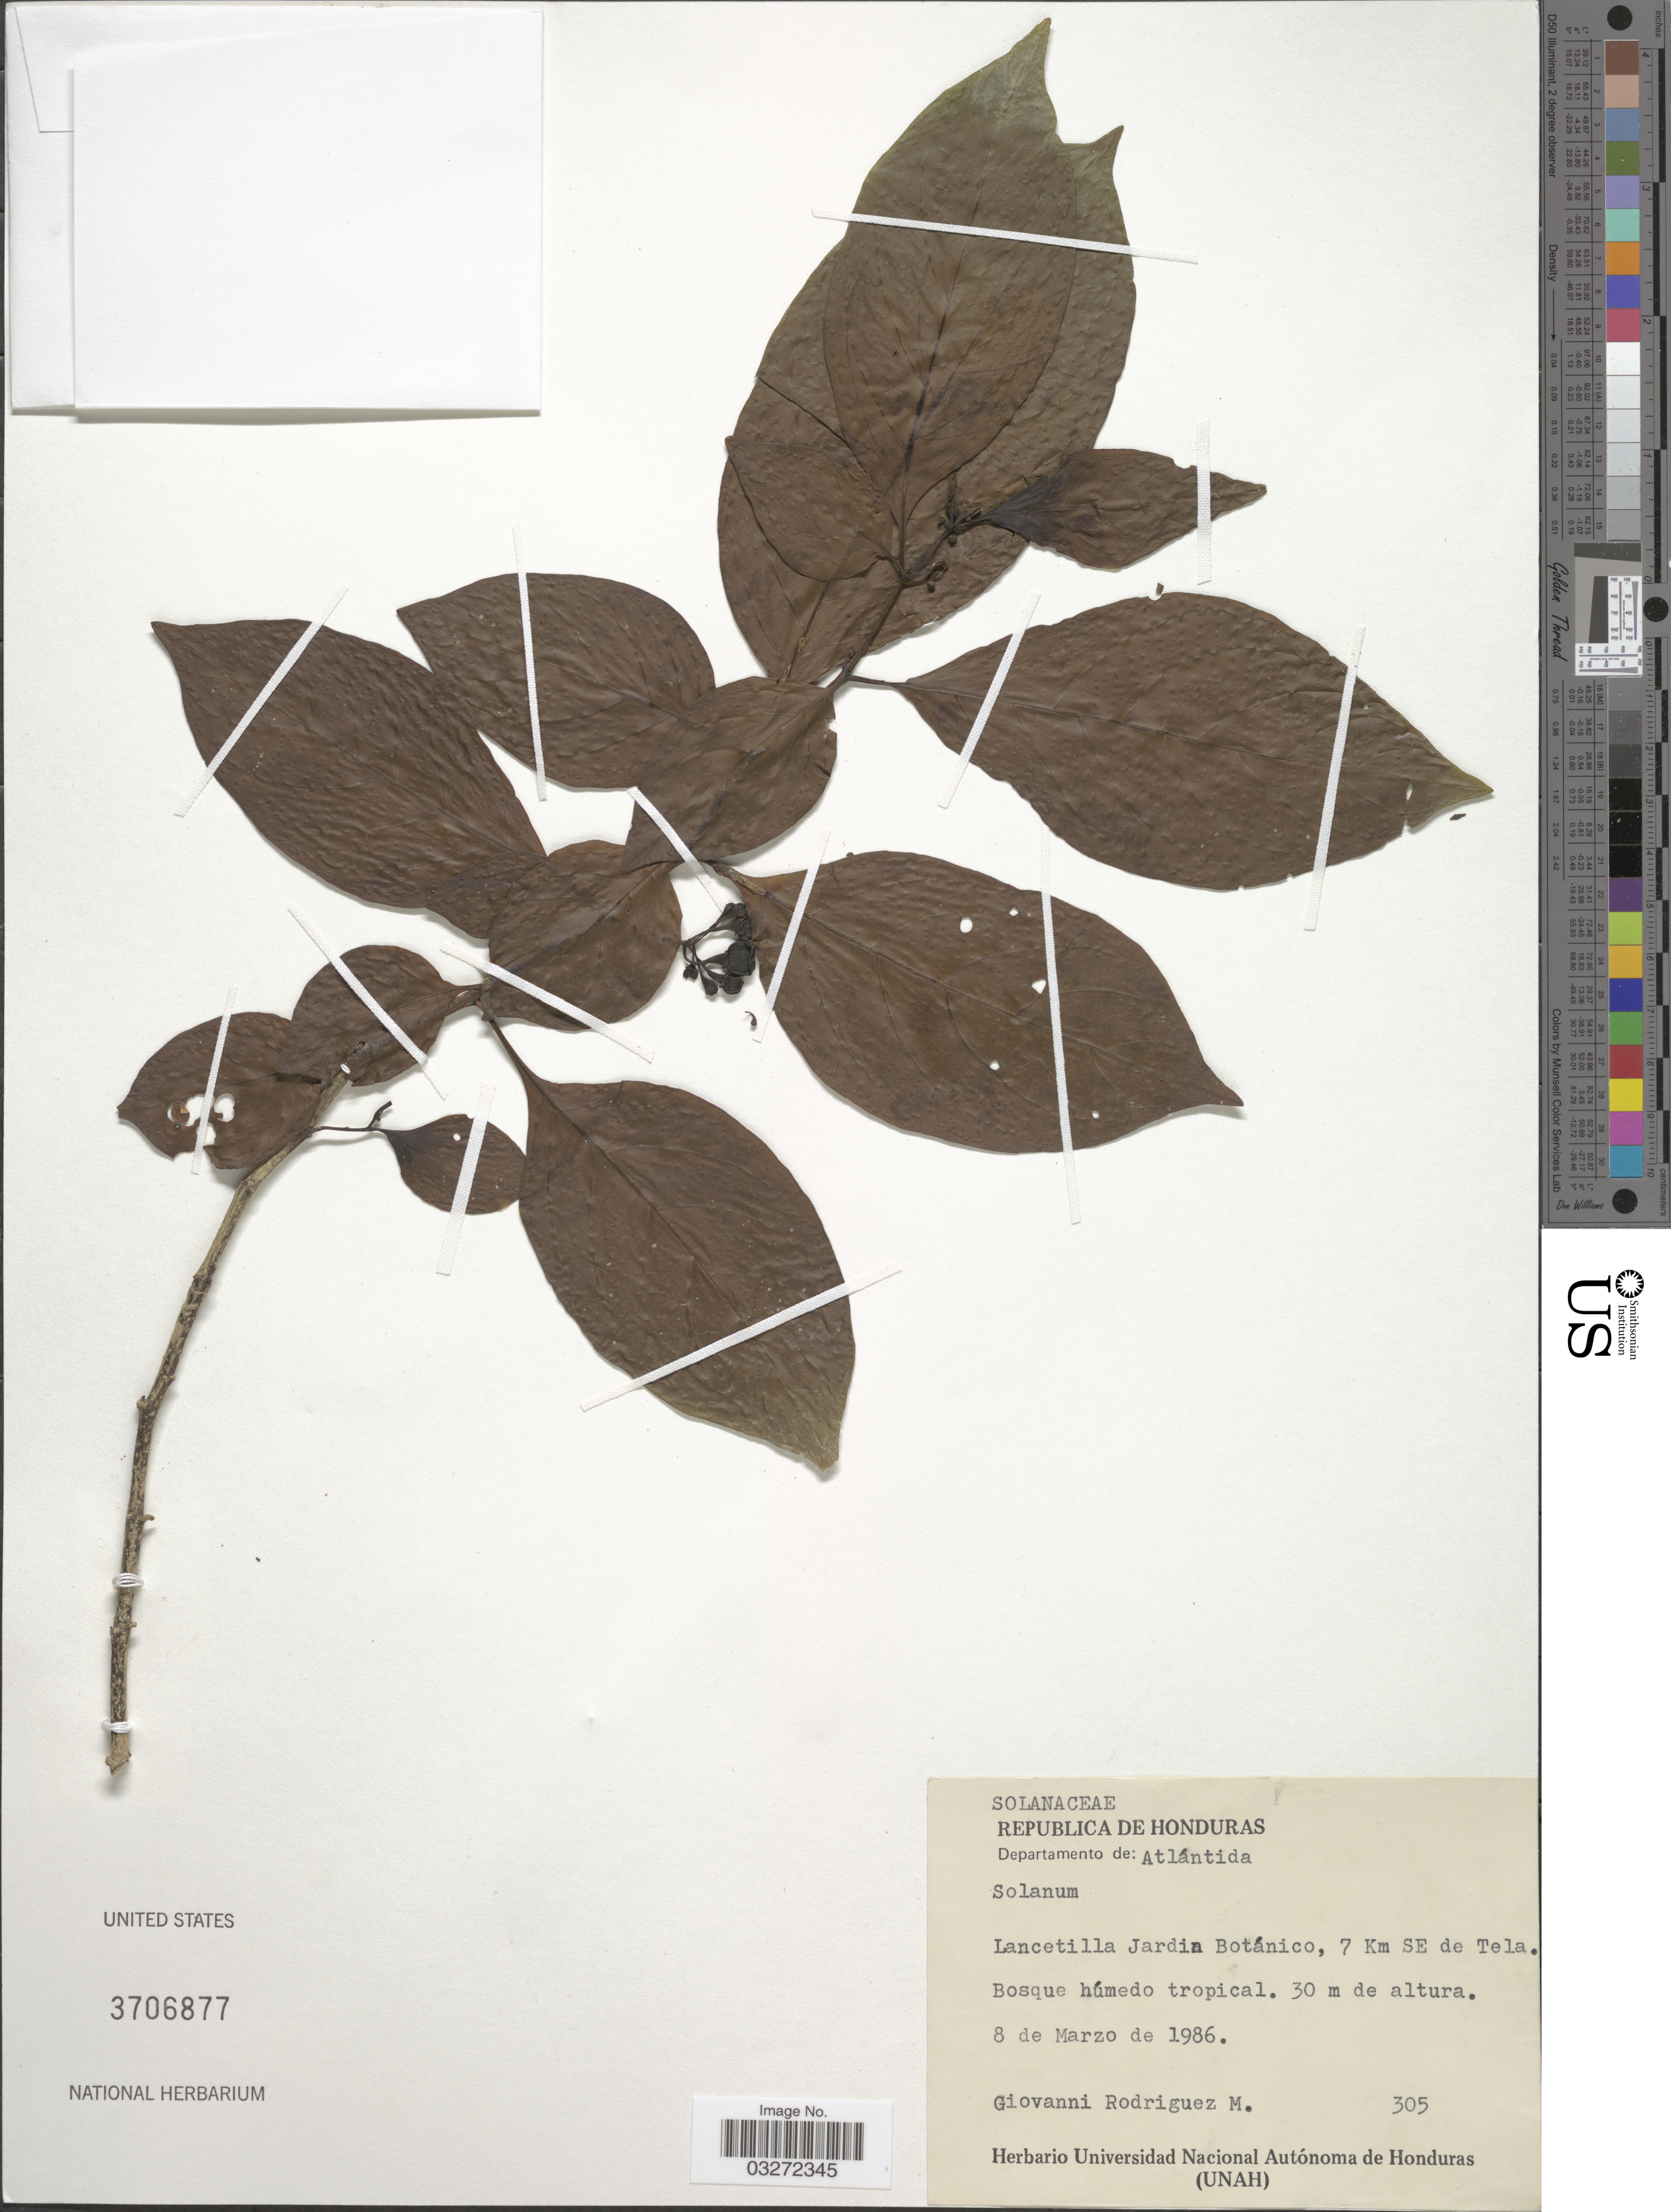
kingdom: Plantae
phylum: Tracheophyta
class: Magnoliopsida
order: Solanales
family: Solanaceae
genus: Solanum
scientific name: Solanum sp.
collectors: G. Rodríguez M.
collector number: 305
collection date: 1986-03-08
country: Honduras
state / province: Atlántida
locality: Departamento de: Atlántida, Lancetilla Jardin Botánico, 7 Km SE de Tela.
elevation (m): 30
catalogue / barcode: US 3706877